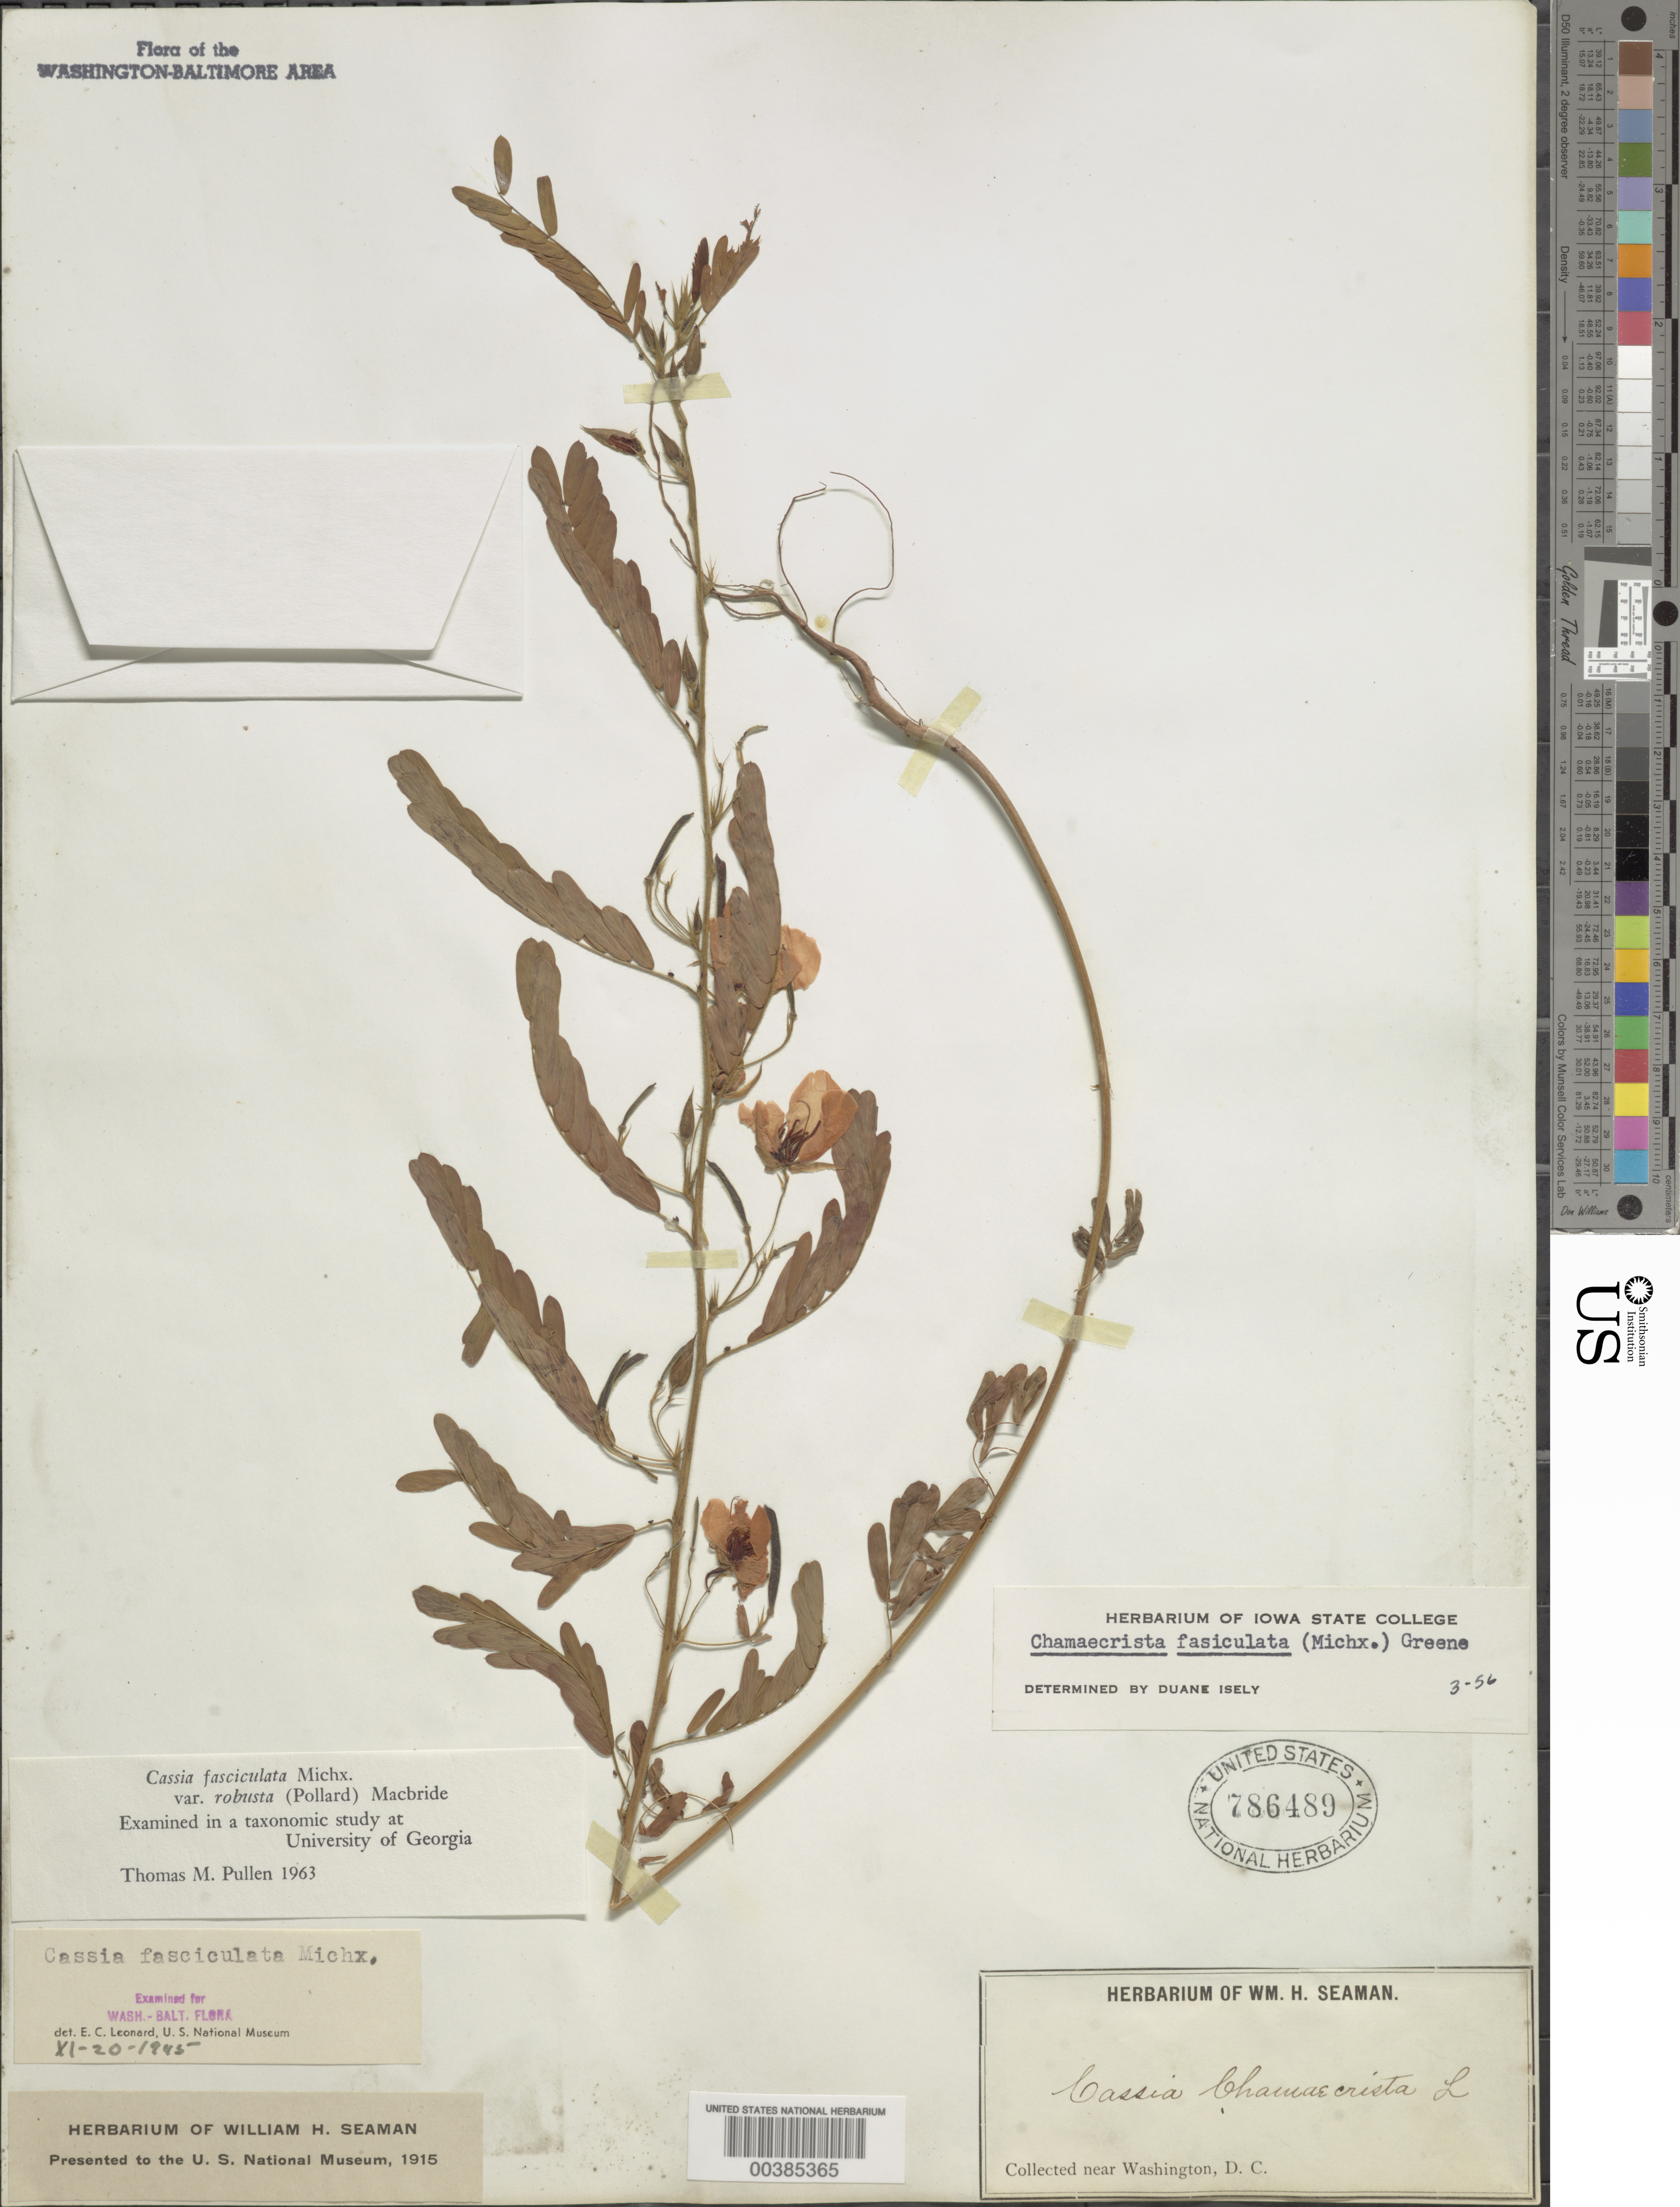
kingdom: Plantae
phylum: Tracheophyta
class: Magnoliopsida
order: Fabales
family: Fabaceae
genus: Chamaecrista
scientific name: Chamaecrista fasciculata var. robusta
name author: (Pollard) Moldenke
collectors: W. H. Duncan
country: United States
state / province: District of Columbia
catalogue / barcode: US 786489